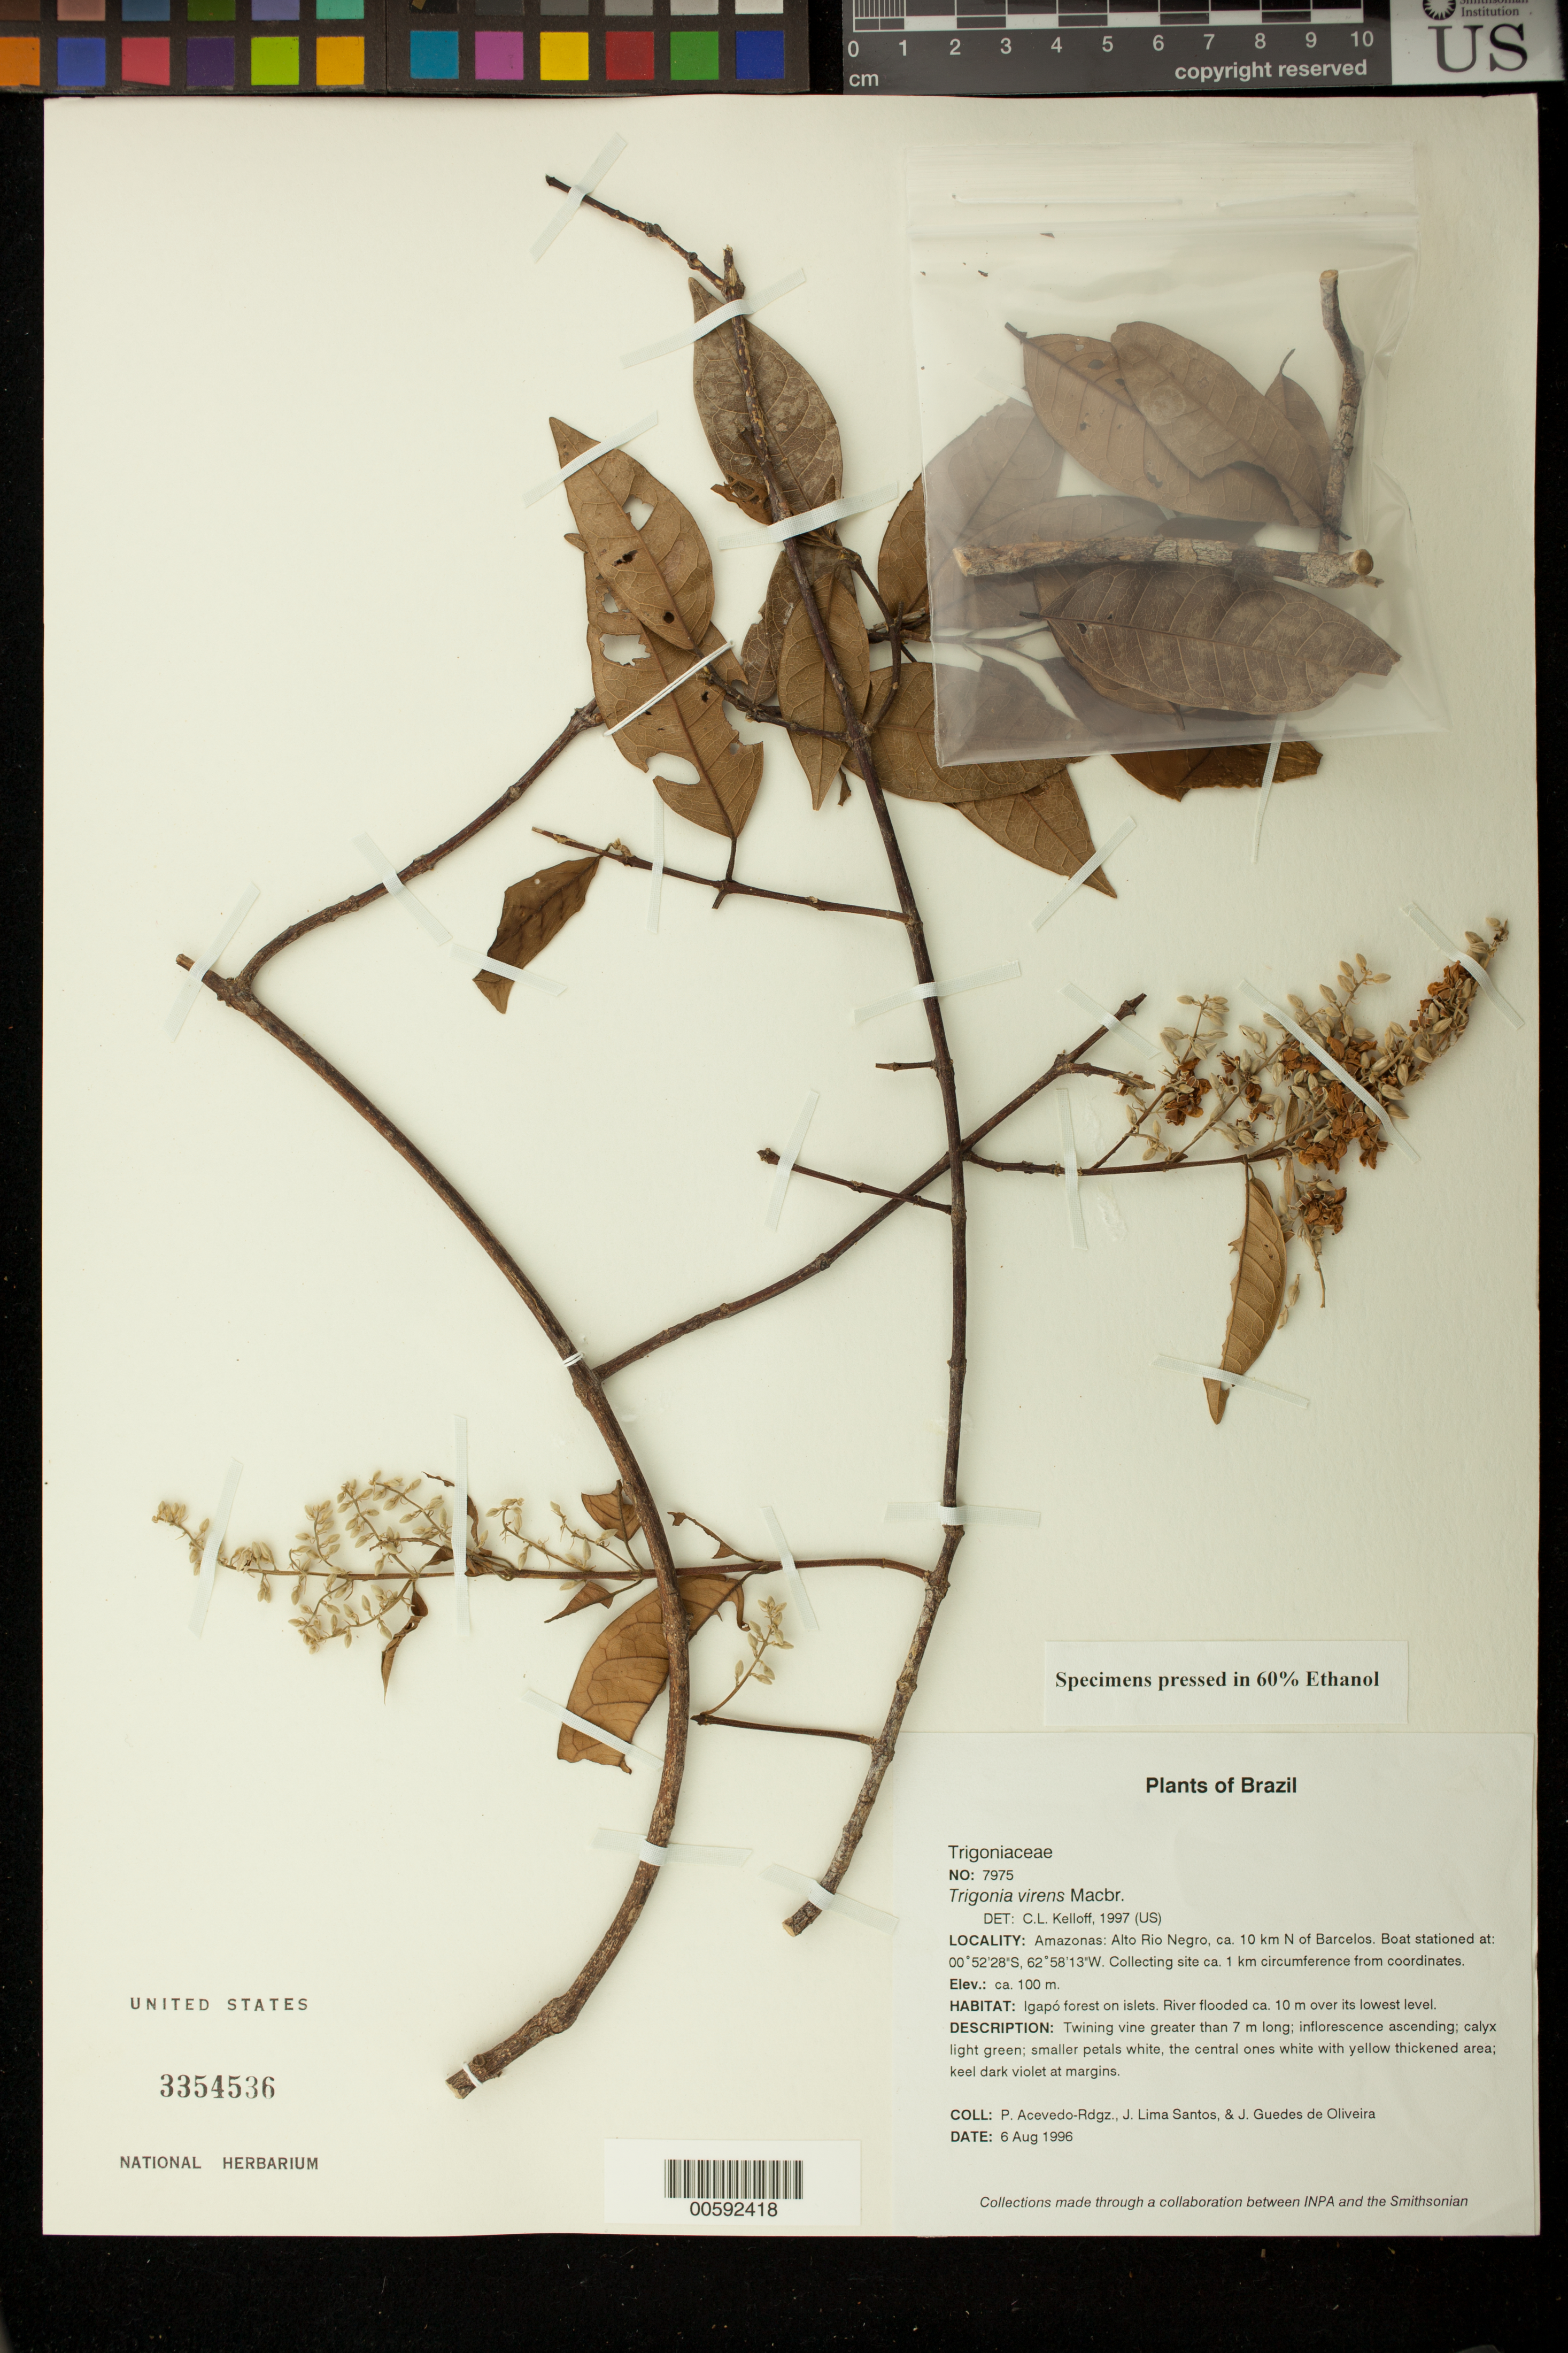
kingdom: Plantae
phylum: Tracheophyta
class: Magnoliopsida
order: Malpighiales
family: Trigoniaceae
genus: Trigonia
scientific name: Trigonia virens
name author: J.F. Macbr.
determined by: Kelloff, Carol L., (US), Smithsonian Institution - National Museum of Natural History (UNITED STATES)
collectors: P. Acevedo-Rodr., J. L. Santos & J. Guedes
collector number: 7975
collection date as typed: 06 Aug 1996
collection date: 1996-08-06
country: Brazil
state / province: Amazonas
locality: Amazonas: Alto Río Negro, ca. 10 km N of Barcelos. Boat stationed at coordinates. Collecting site ca. 1 km circumference from coordinates.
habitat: Igapo forest on islets.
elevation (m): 100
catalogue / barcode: US 3354536